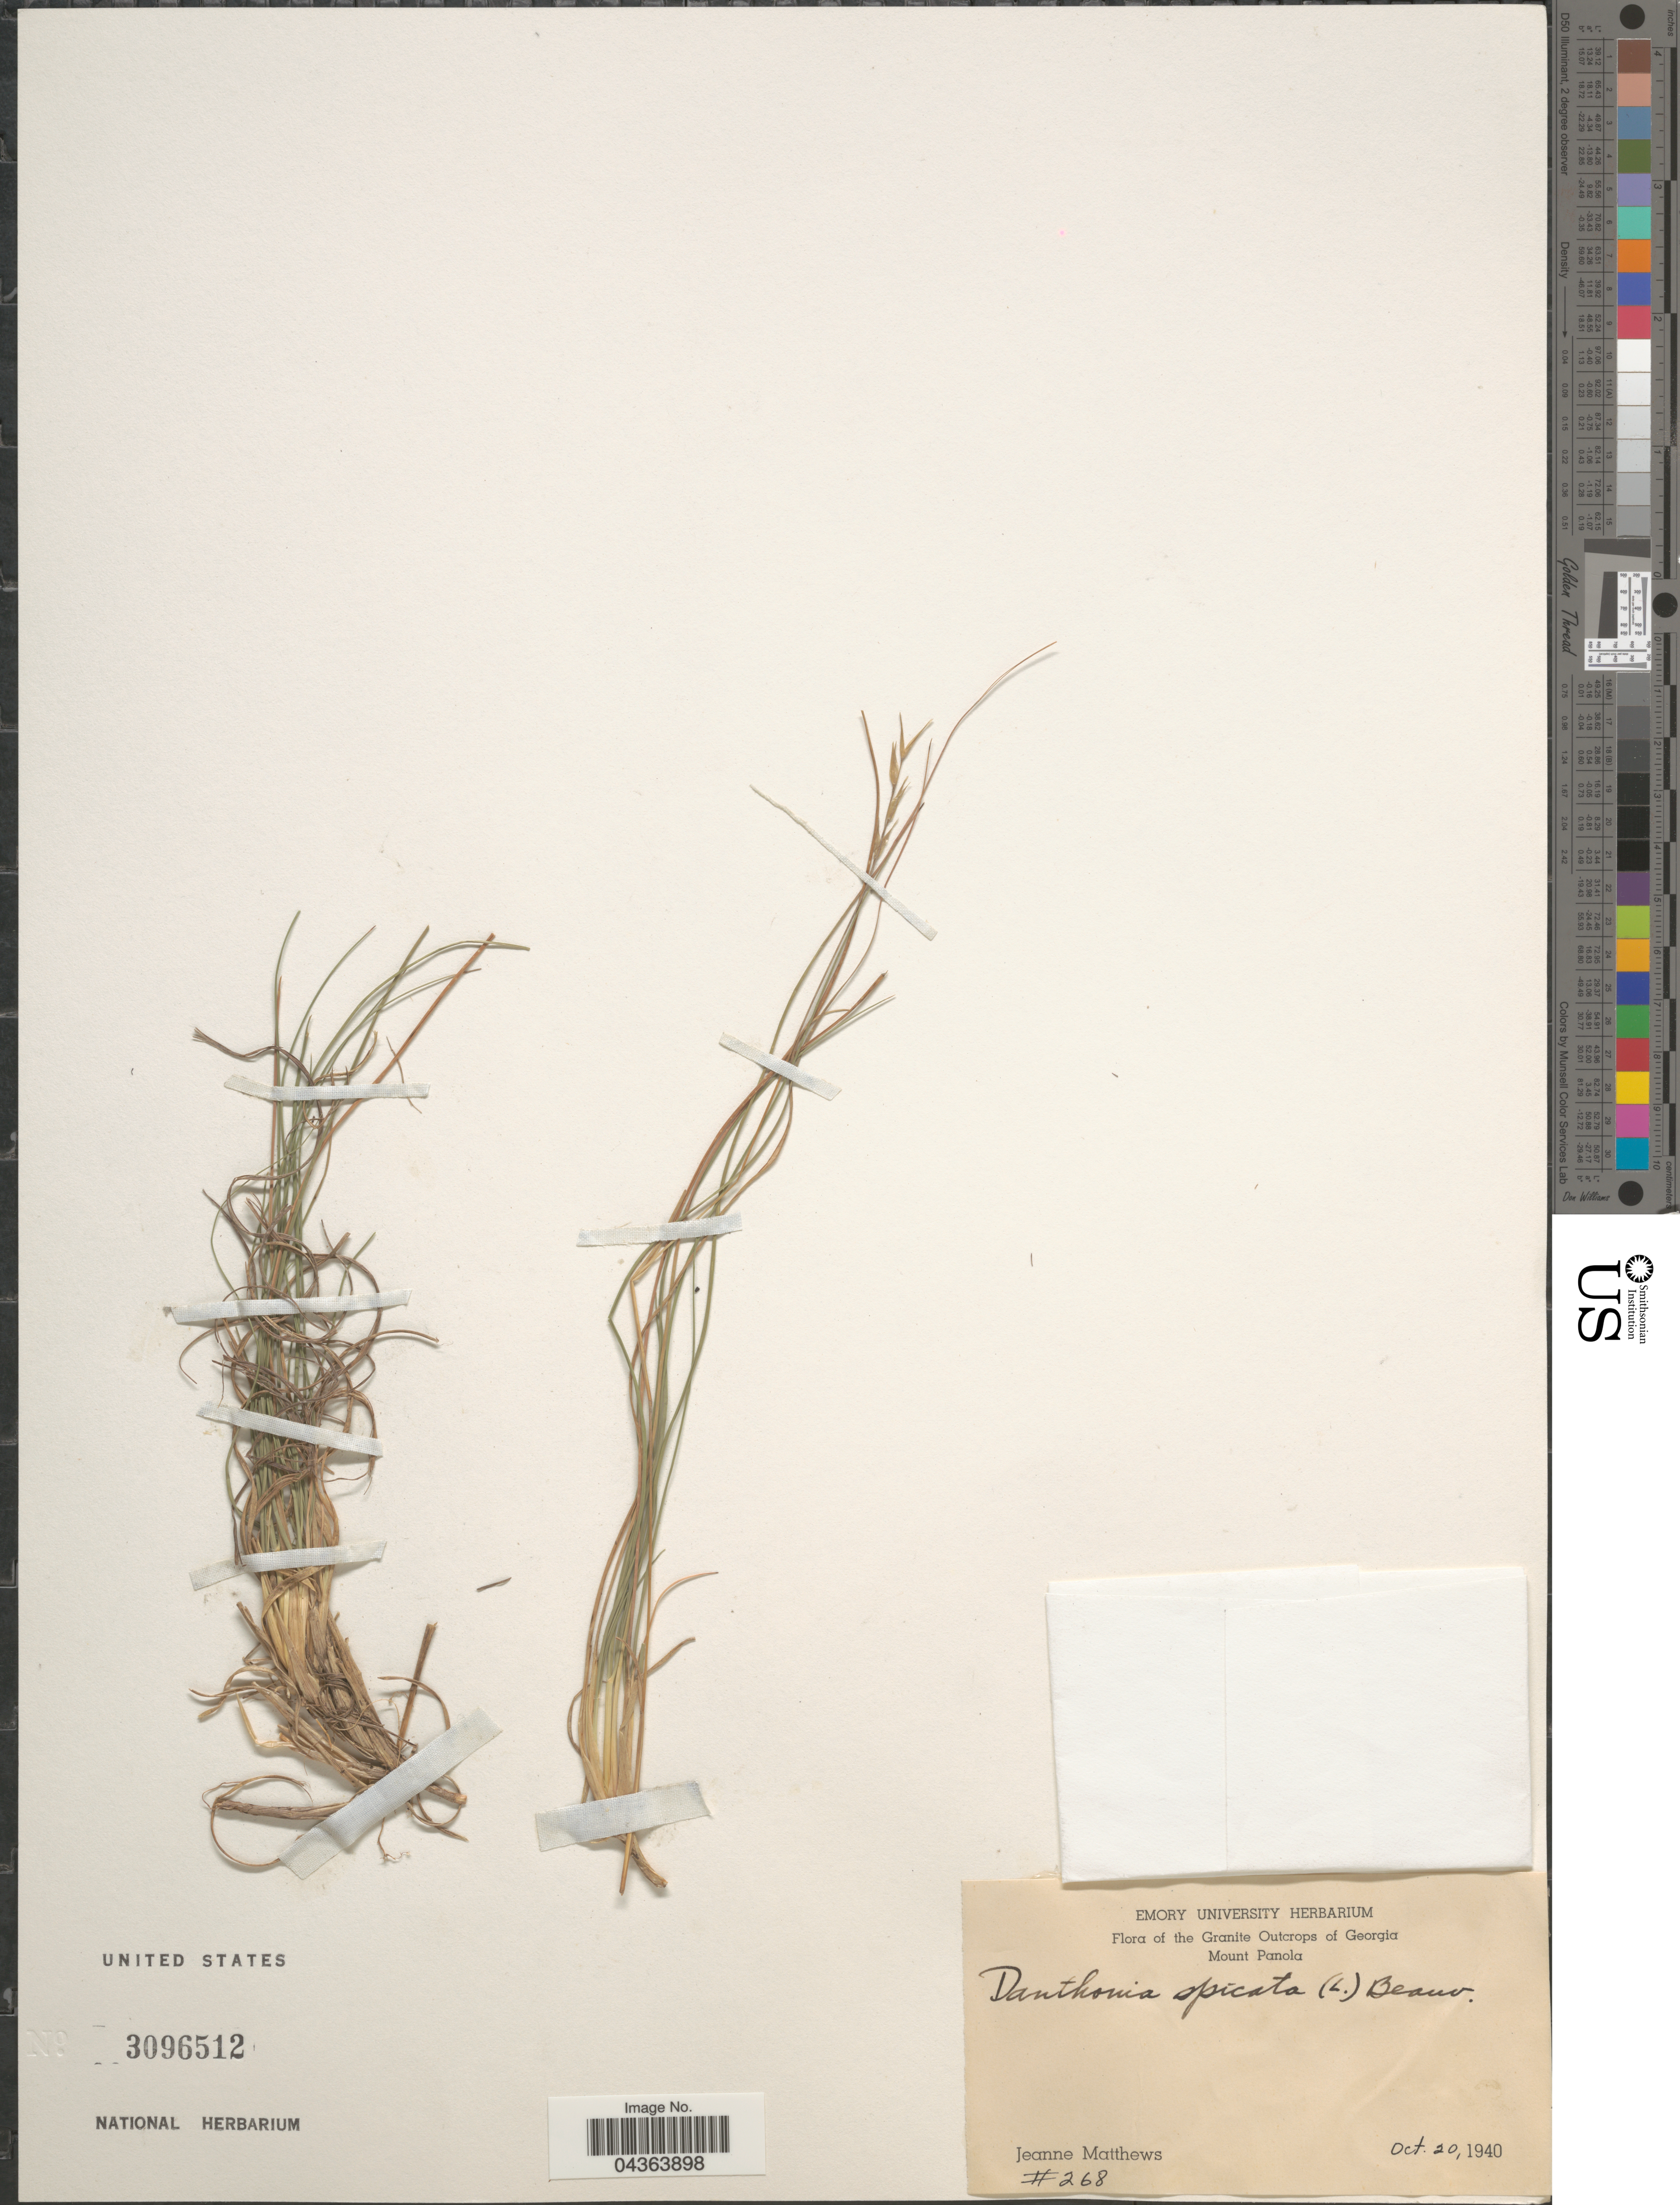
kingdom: Plantae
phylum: Tracheophyta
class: Liliopsida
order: Poales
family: Poaceae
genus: Danthonia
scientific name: Danthonia spicata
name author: (L.) P. Beauv. ex Roem. & Schult.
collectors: J. F. Matthews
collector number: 268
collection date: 1940-10-20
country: United States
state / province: Georgia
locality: The Granite Outcrops of Georgia. Mount Panola.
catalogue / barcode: US 3096512